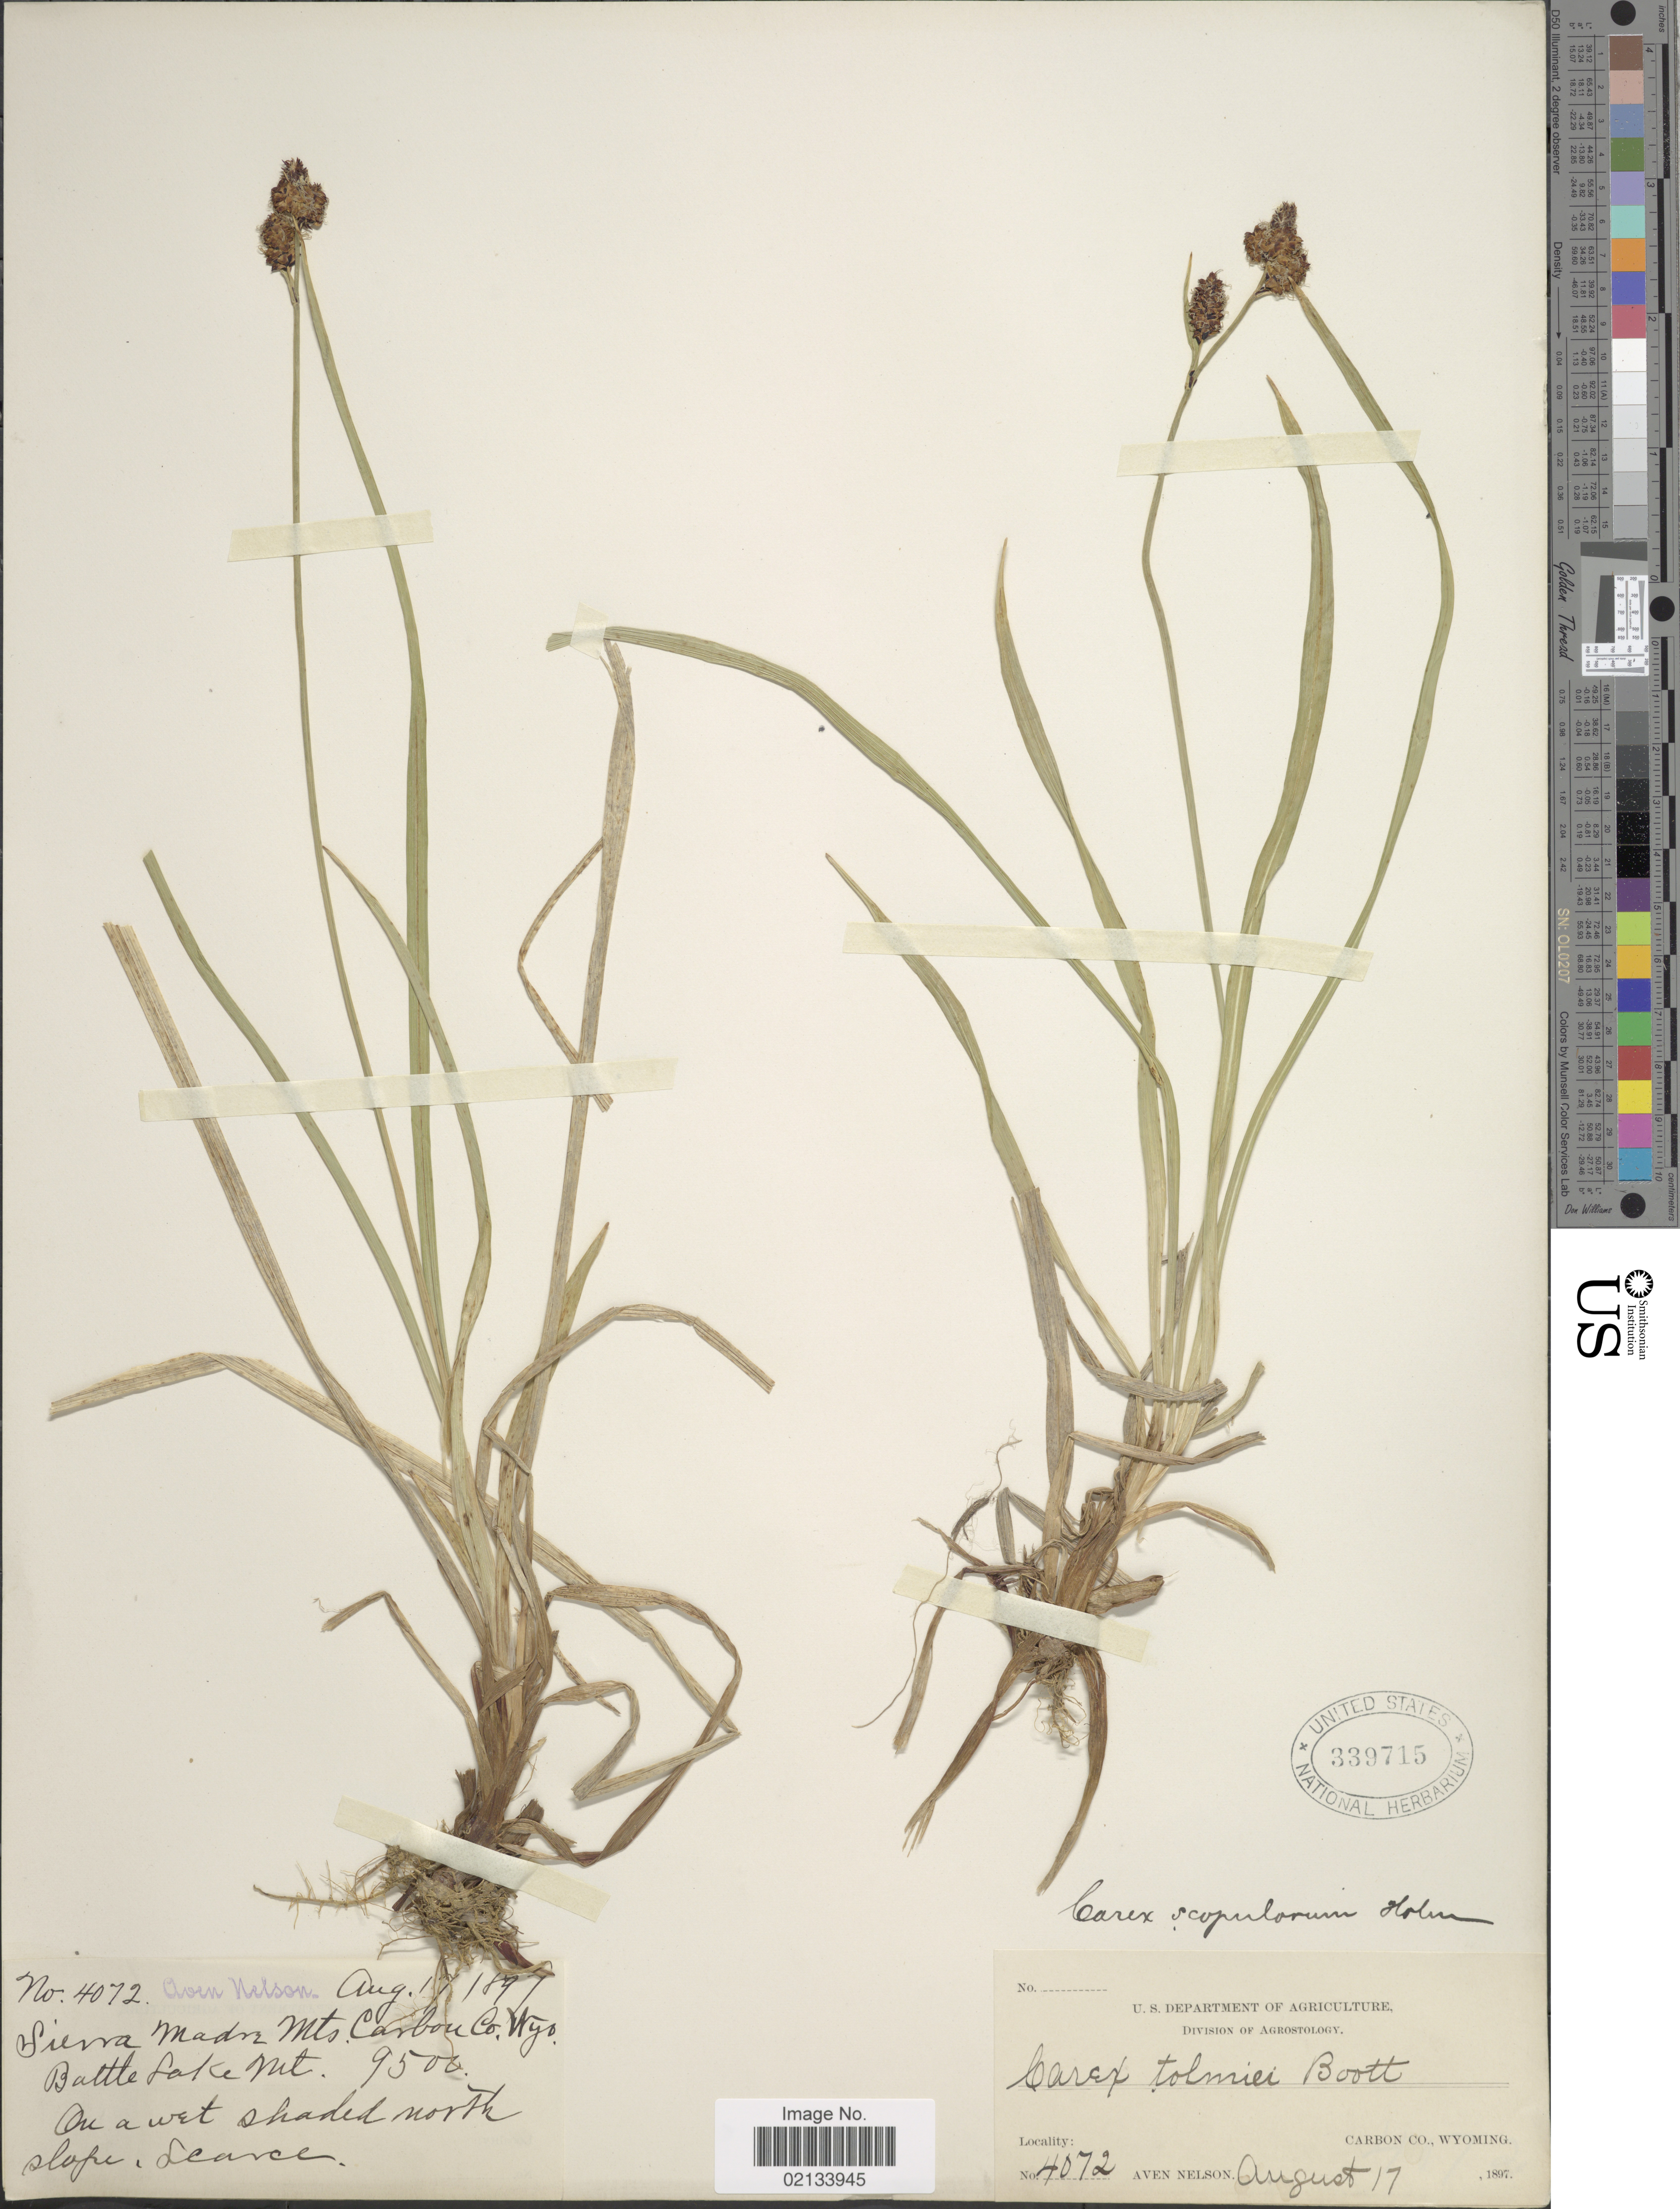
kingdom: Plantae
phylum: Tracheophyta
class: Liliopsida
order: Poales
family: Cyperaceae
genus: Carex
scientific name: Carex scopulorum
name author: Holm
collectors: A. Nelson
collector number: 4072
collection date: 1897-08-17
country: United States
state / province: Wyoming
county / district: Carbon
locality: Sierra Madre Mts., Carbon Co., Battle Lake Mt.,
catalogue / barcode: US 339715